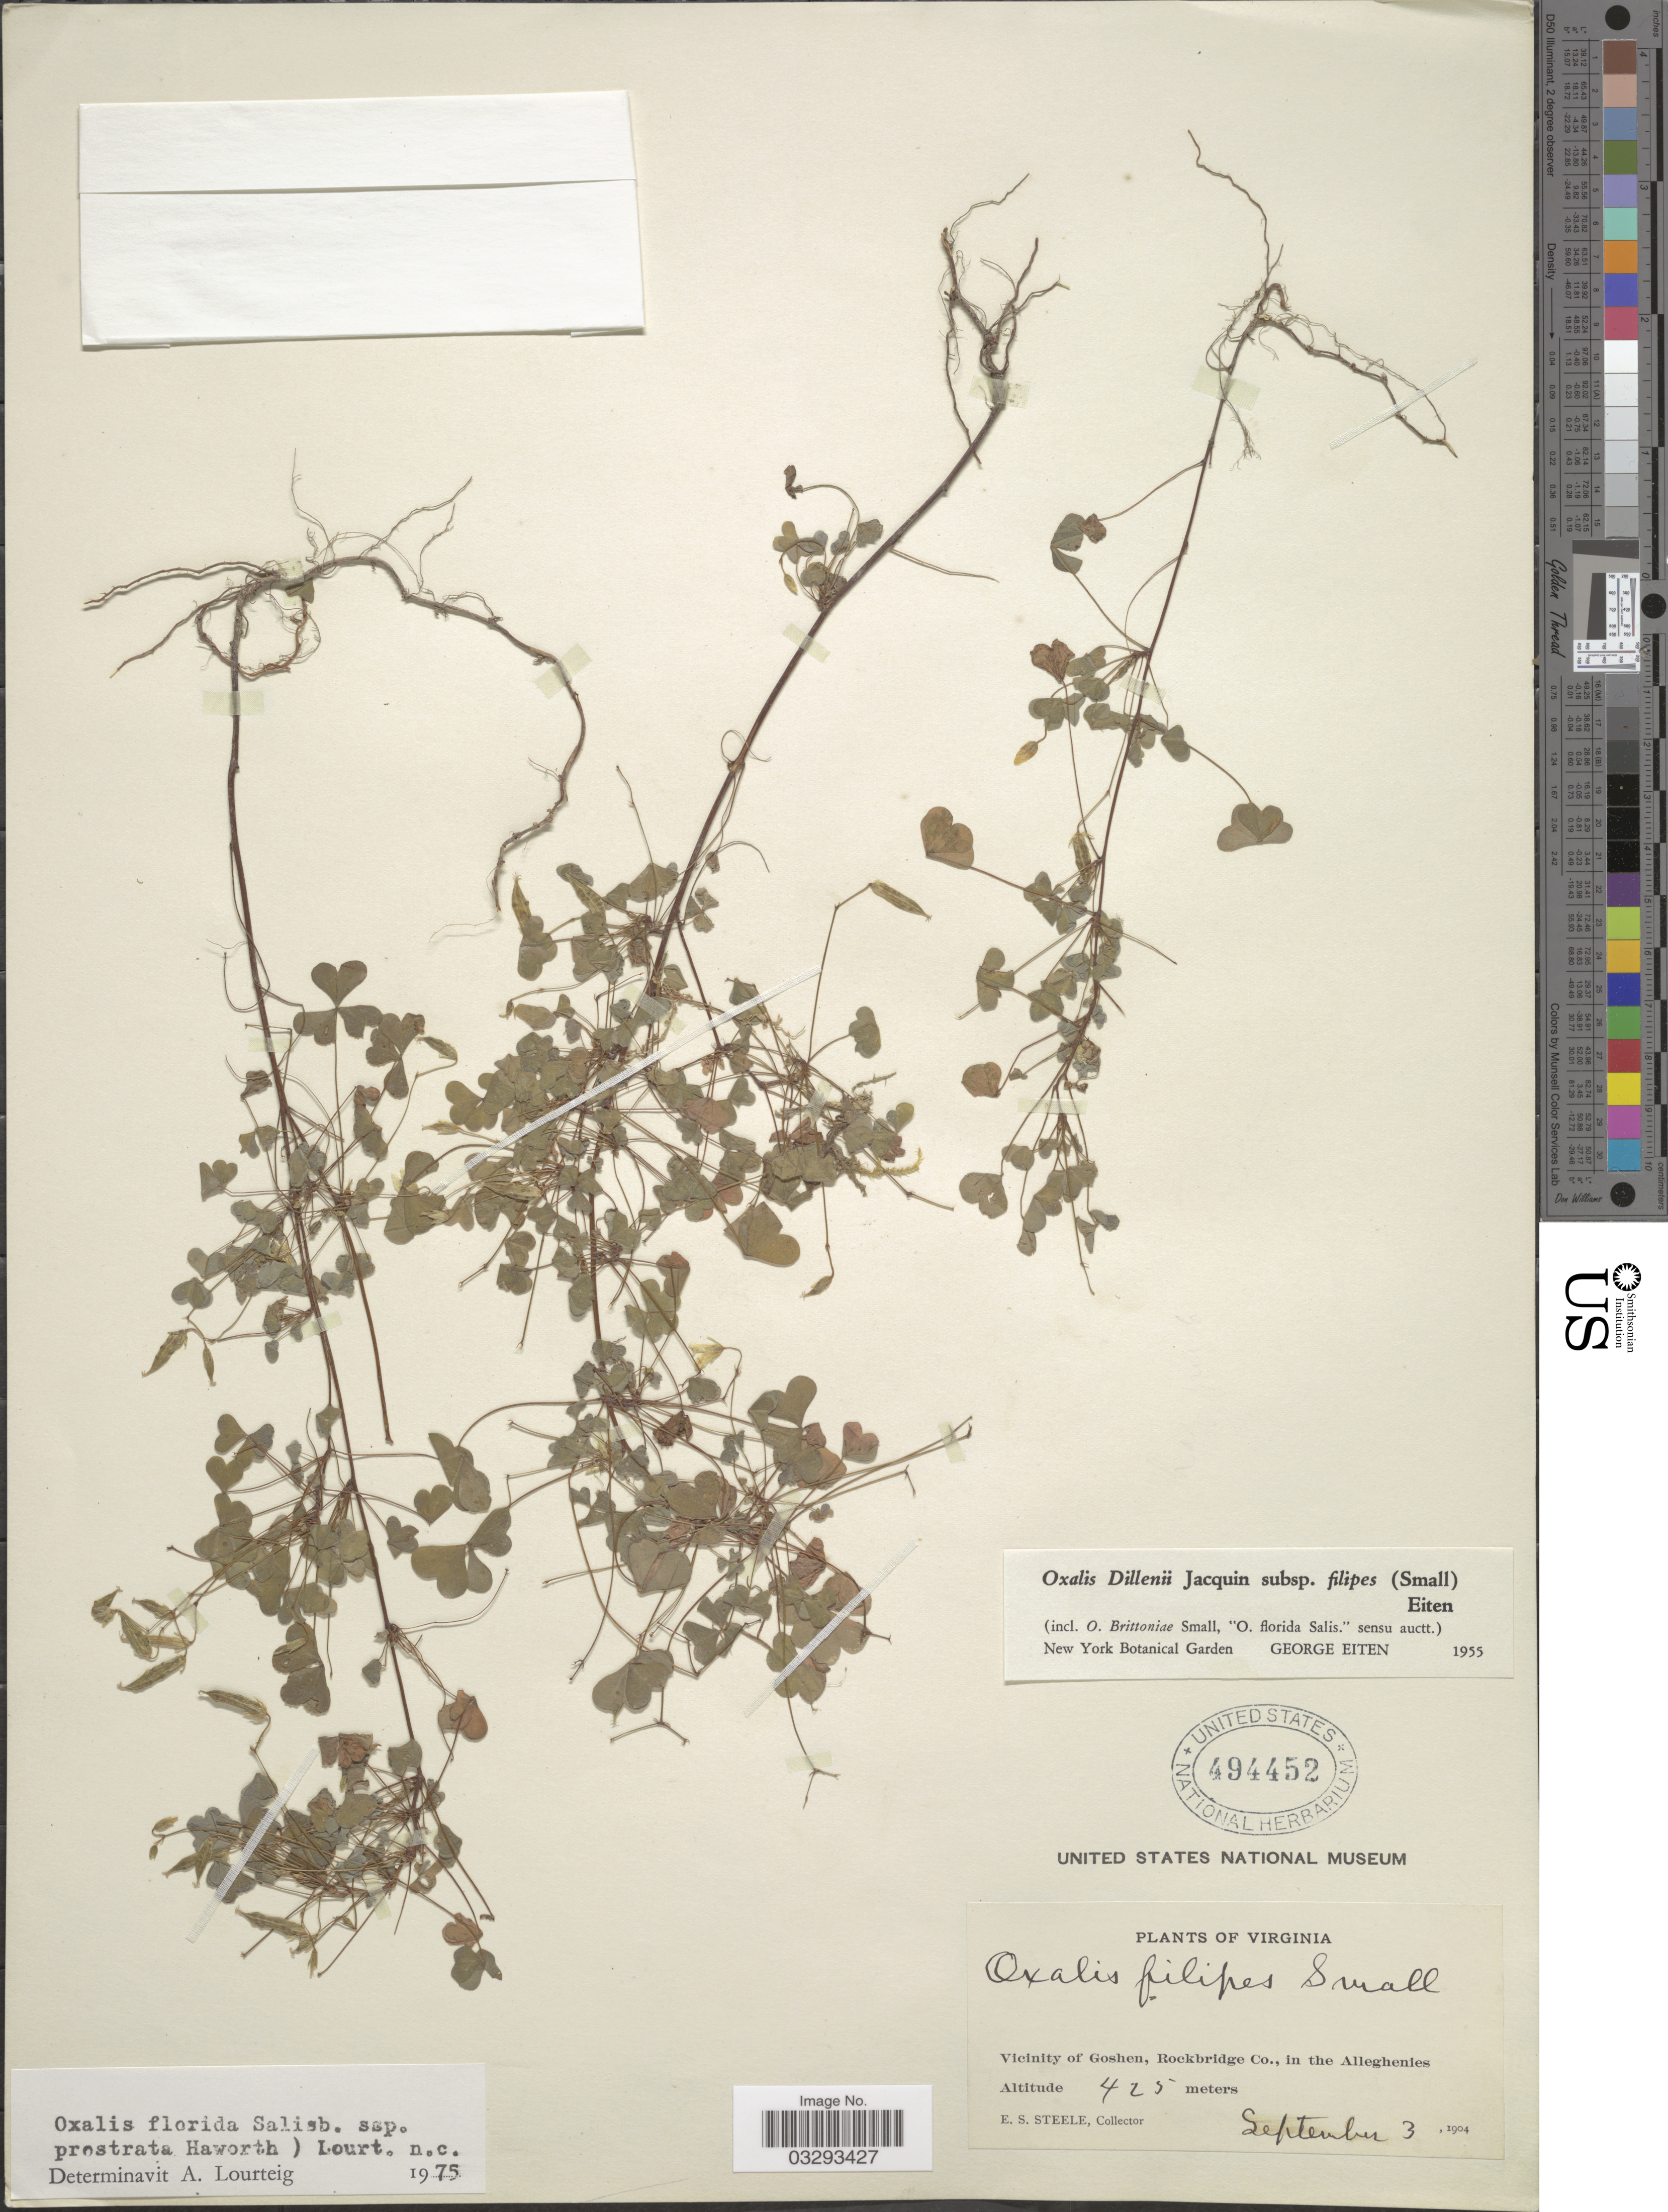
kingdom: Plantae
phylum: Tracheophyta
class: Magnoliopsida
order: Oxalidales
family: Oxalidaceae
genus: Oxalis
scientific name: Oxalis florida subsp. prostrata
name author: (Haw.) Lourteig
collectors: E. Steele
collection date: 1904-09-03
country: United States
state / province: Virginia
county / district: Rockbridge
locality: Vicinity of Goshen, Rockbridge Co., in the Alleghenies.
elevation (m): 425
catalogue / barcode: US 494452